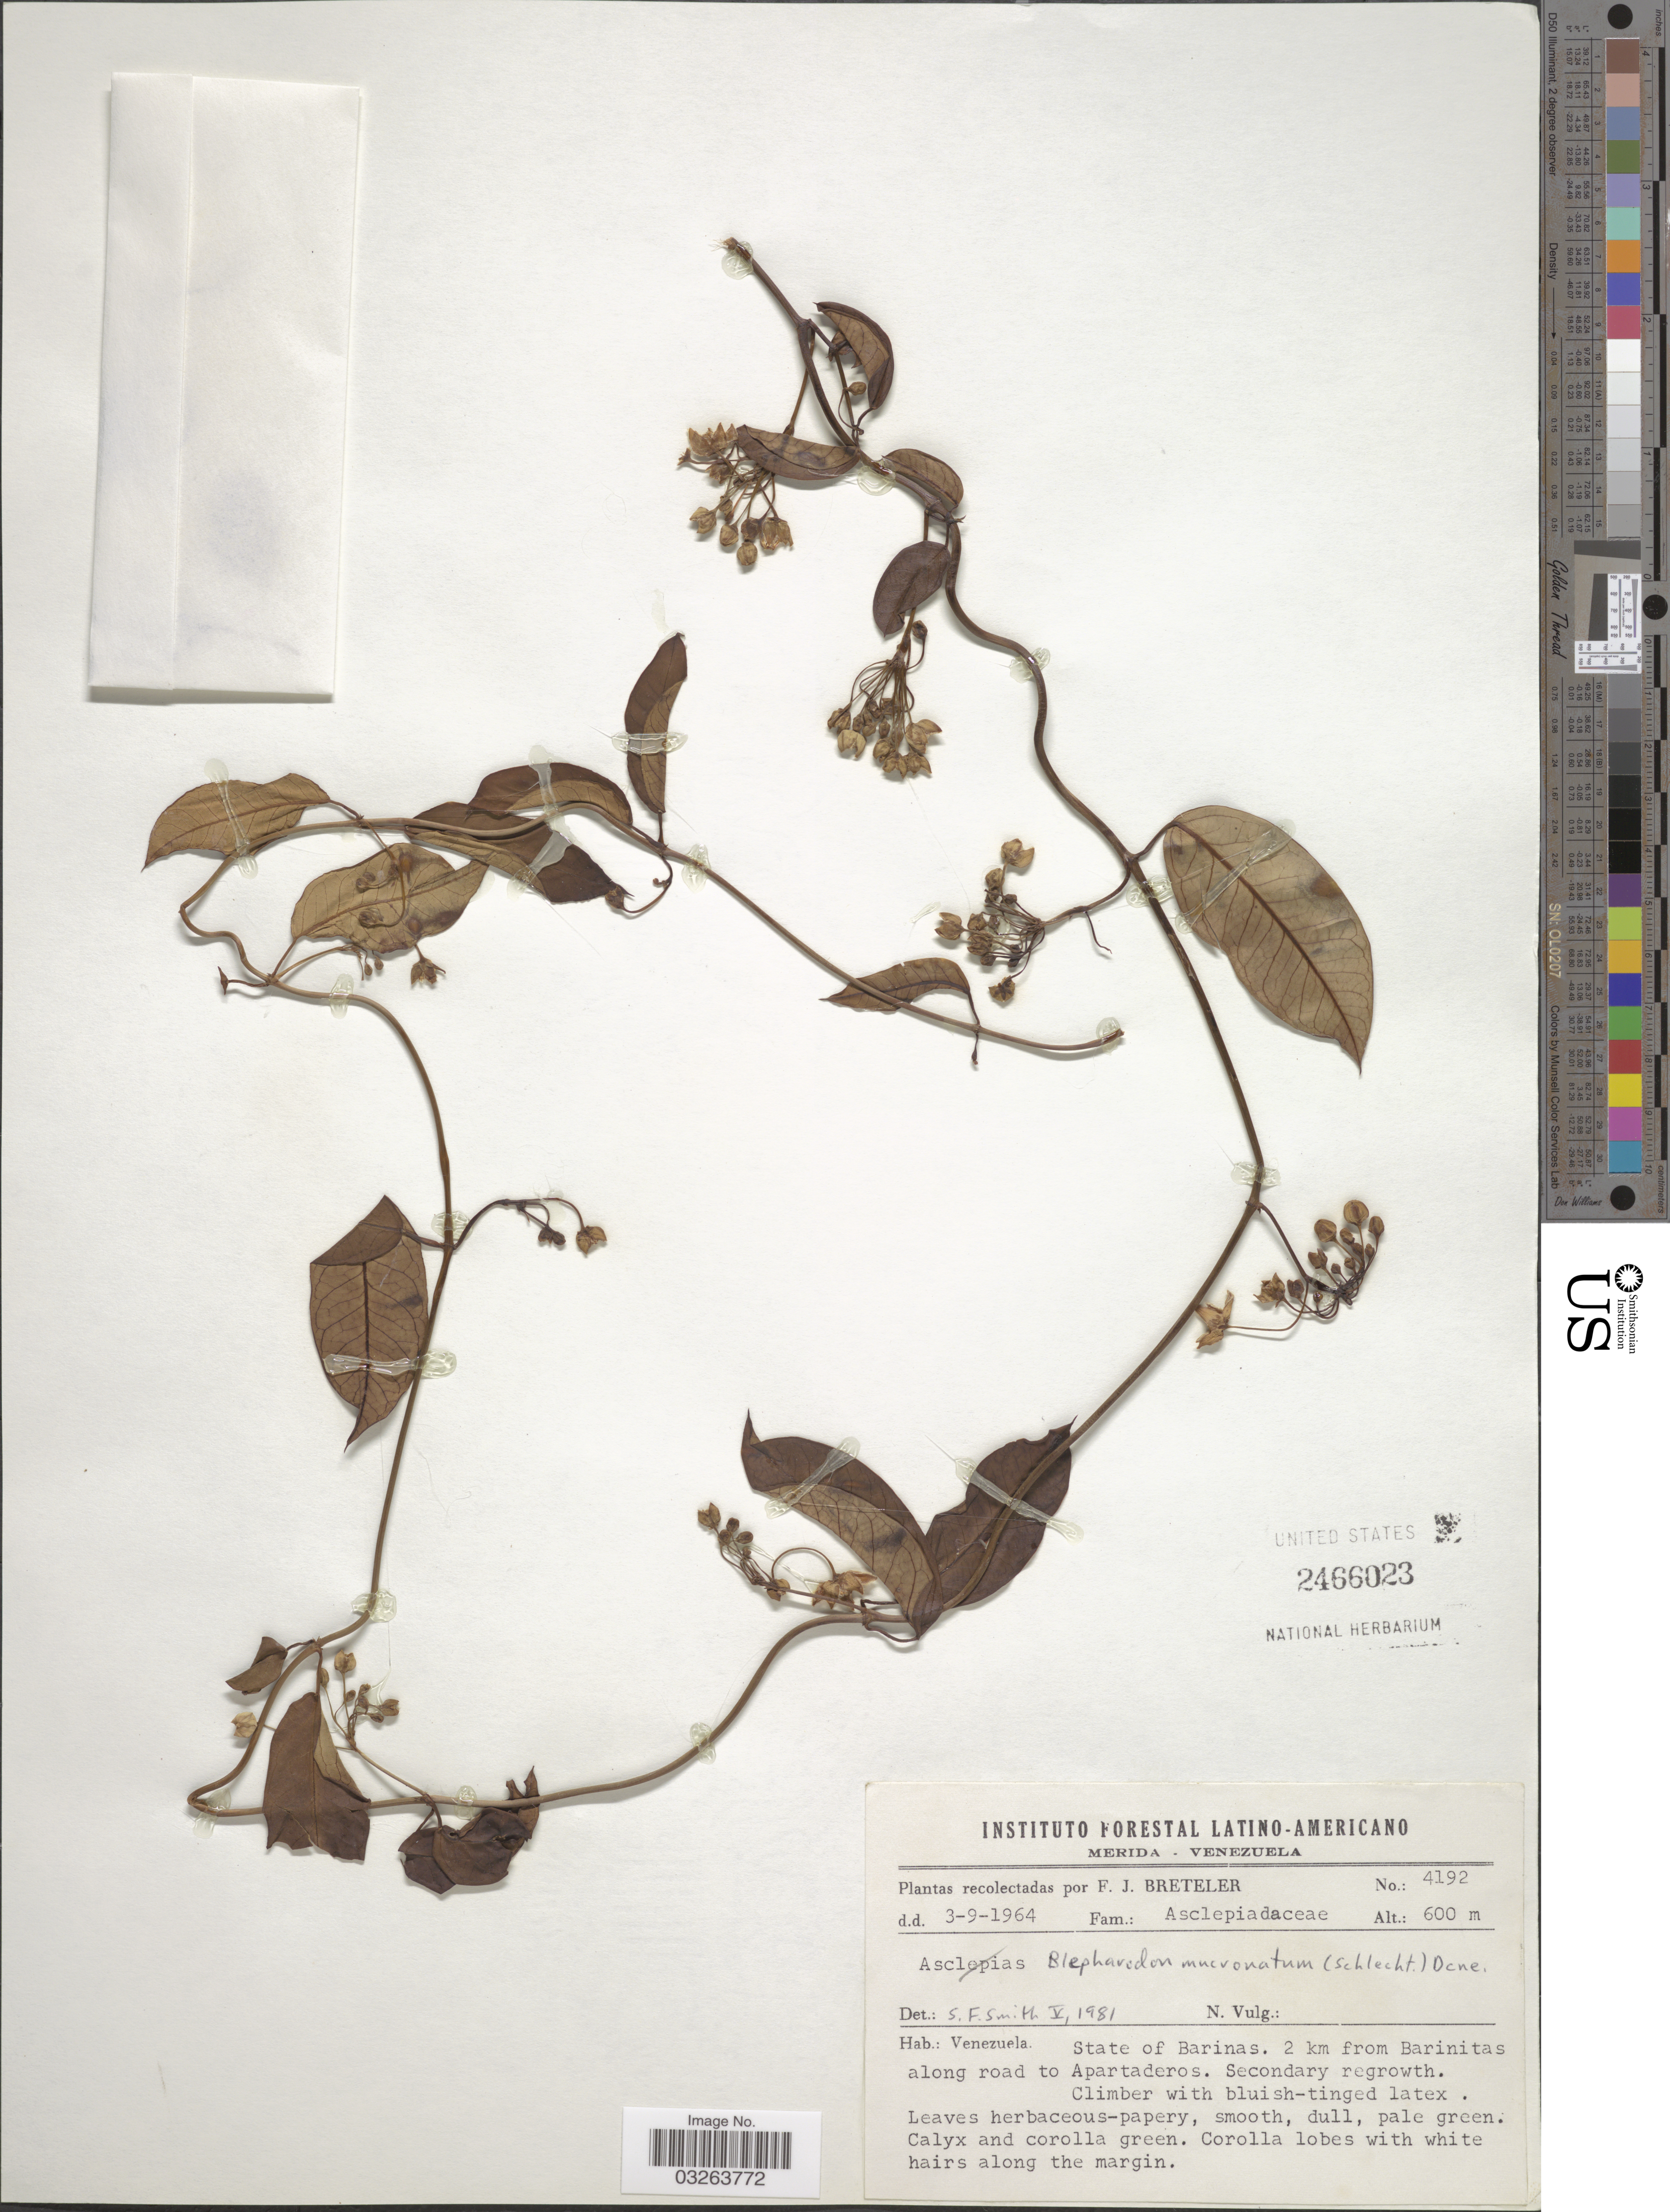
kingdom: Plantae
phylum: Tracheophyta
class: Magnoliopsida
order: Gentianales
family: Apocynaceae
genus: Blepharodon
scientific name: Blepharodon mucronatum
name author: (Schltdl.) Decne.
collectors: F. J. Breteler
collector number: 4192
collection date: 1964-09-03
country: Venezuela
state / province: Barinas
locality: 2 km from Barinitas along road to Apartaderos.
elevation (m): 600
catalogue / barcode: US 2466023